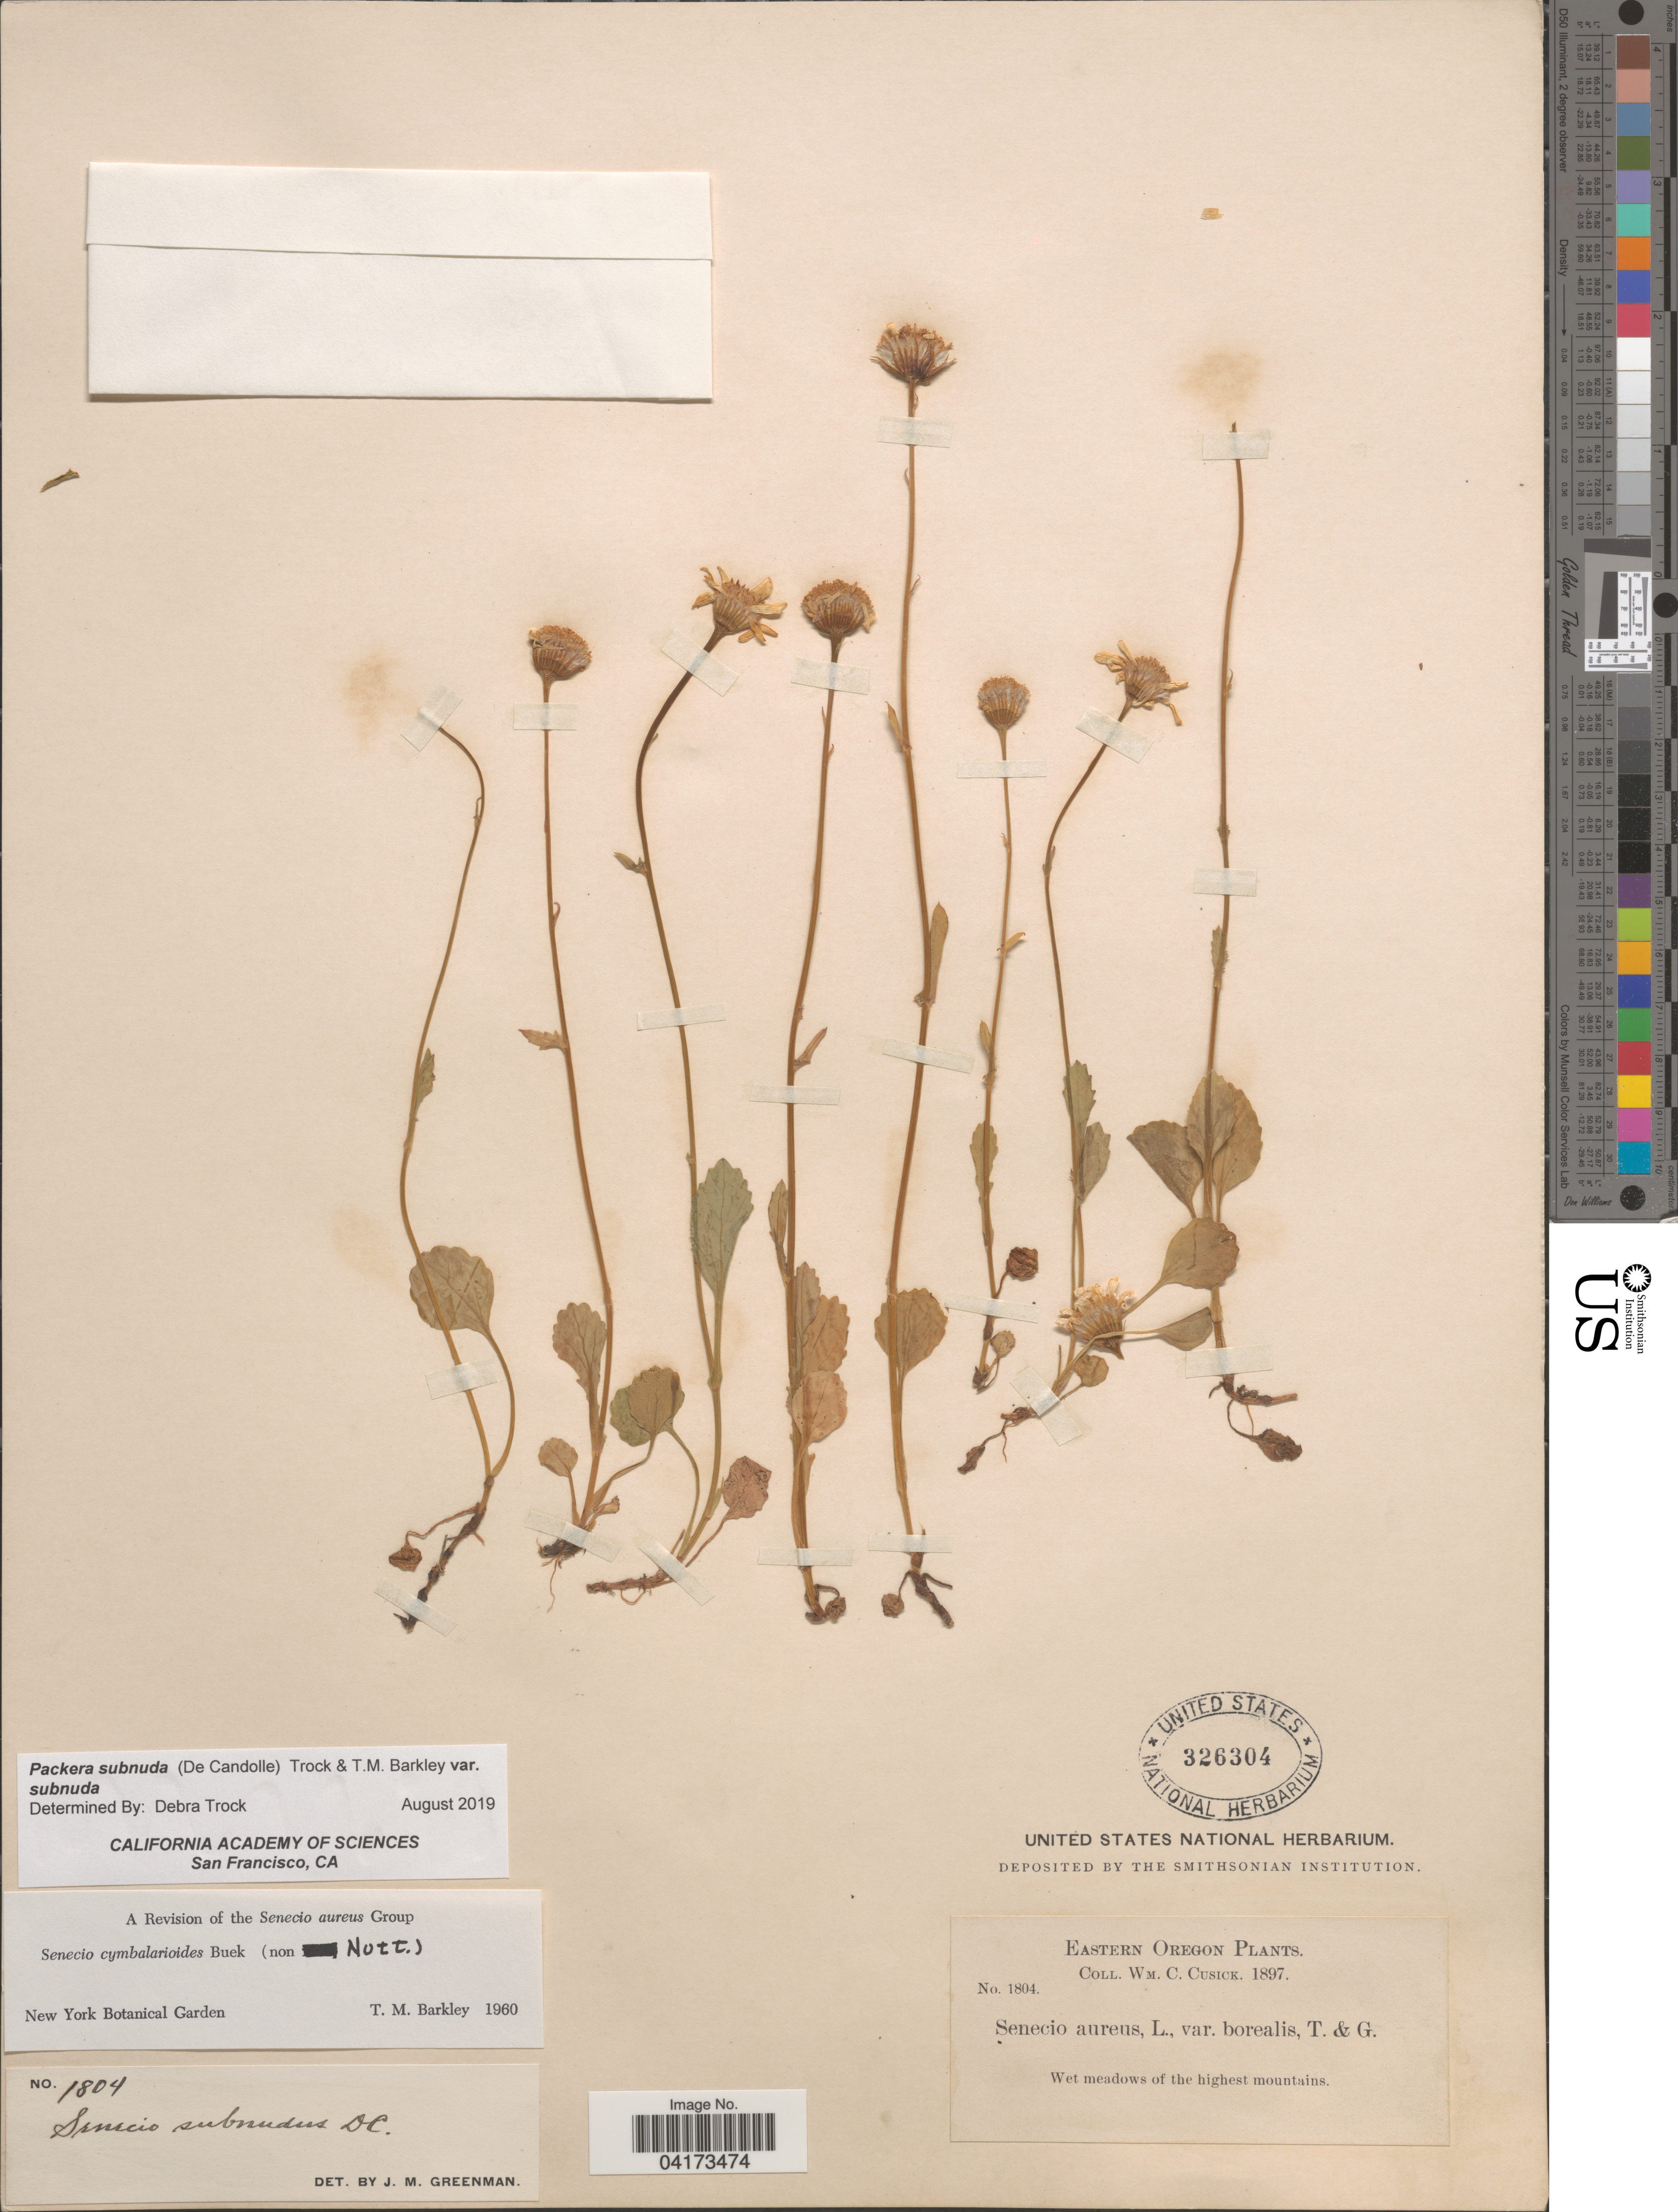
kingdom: Plantae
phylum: Tracheophyta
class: Magnoliopsida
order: Asterales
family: Asteraceae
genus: Packera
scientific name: Packera subnuda var. subnuda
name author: (DC.) Trock & T.M. Barkley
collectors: W. C. Cusick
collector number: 1804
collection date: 1897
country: United States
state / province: Oregon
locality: Eastern Oregon. Wet meadows of the highest mountains.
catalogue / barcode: US 326304